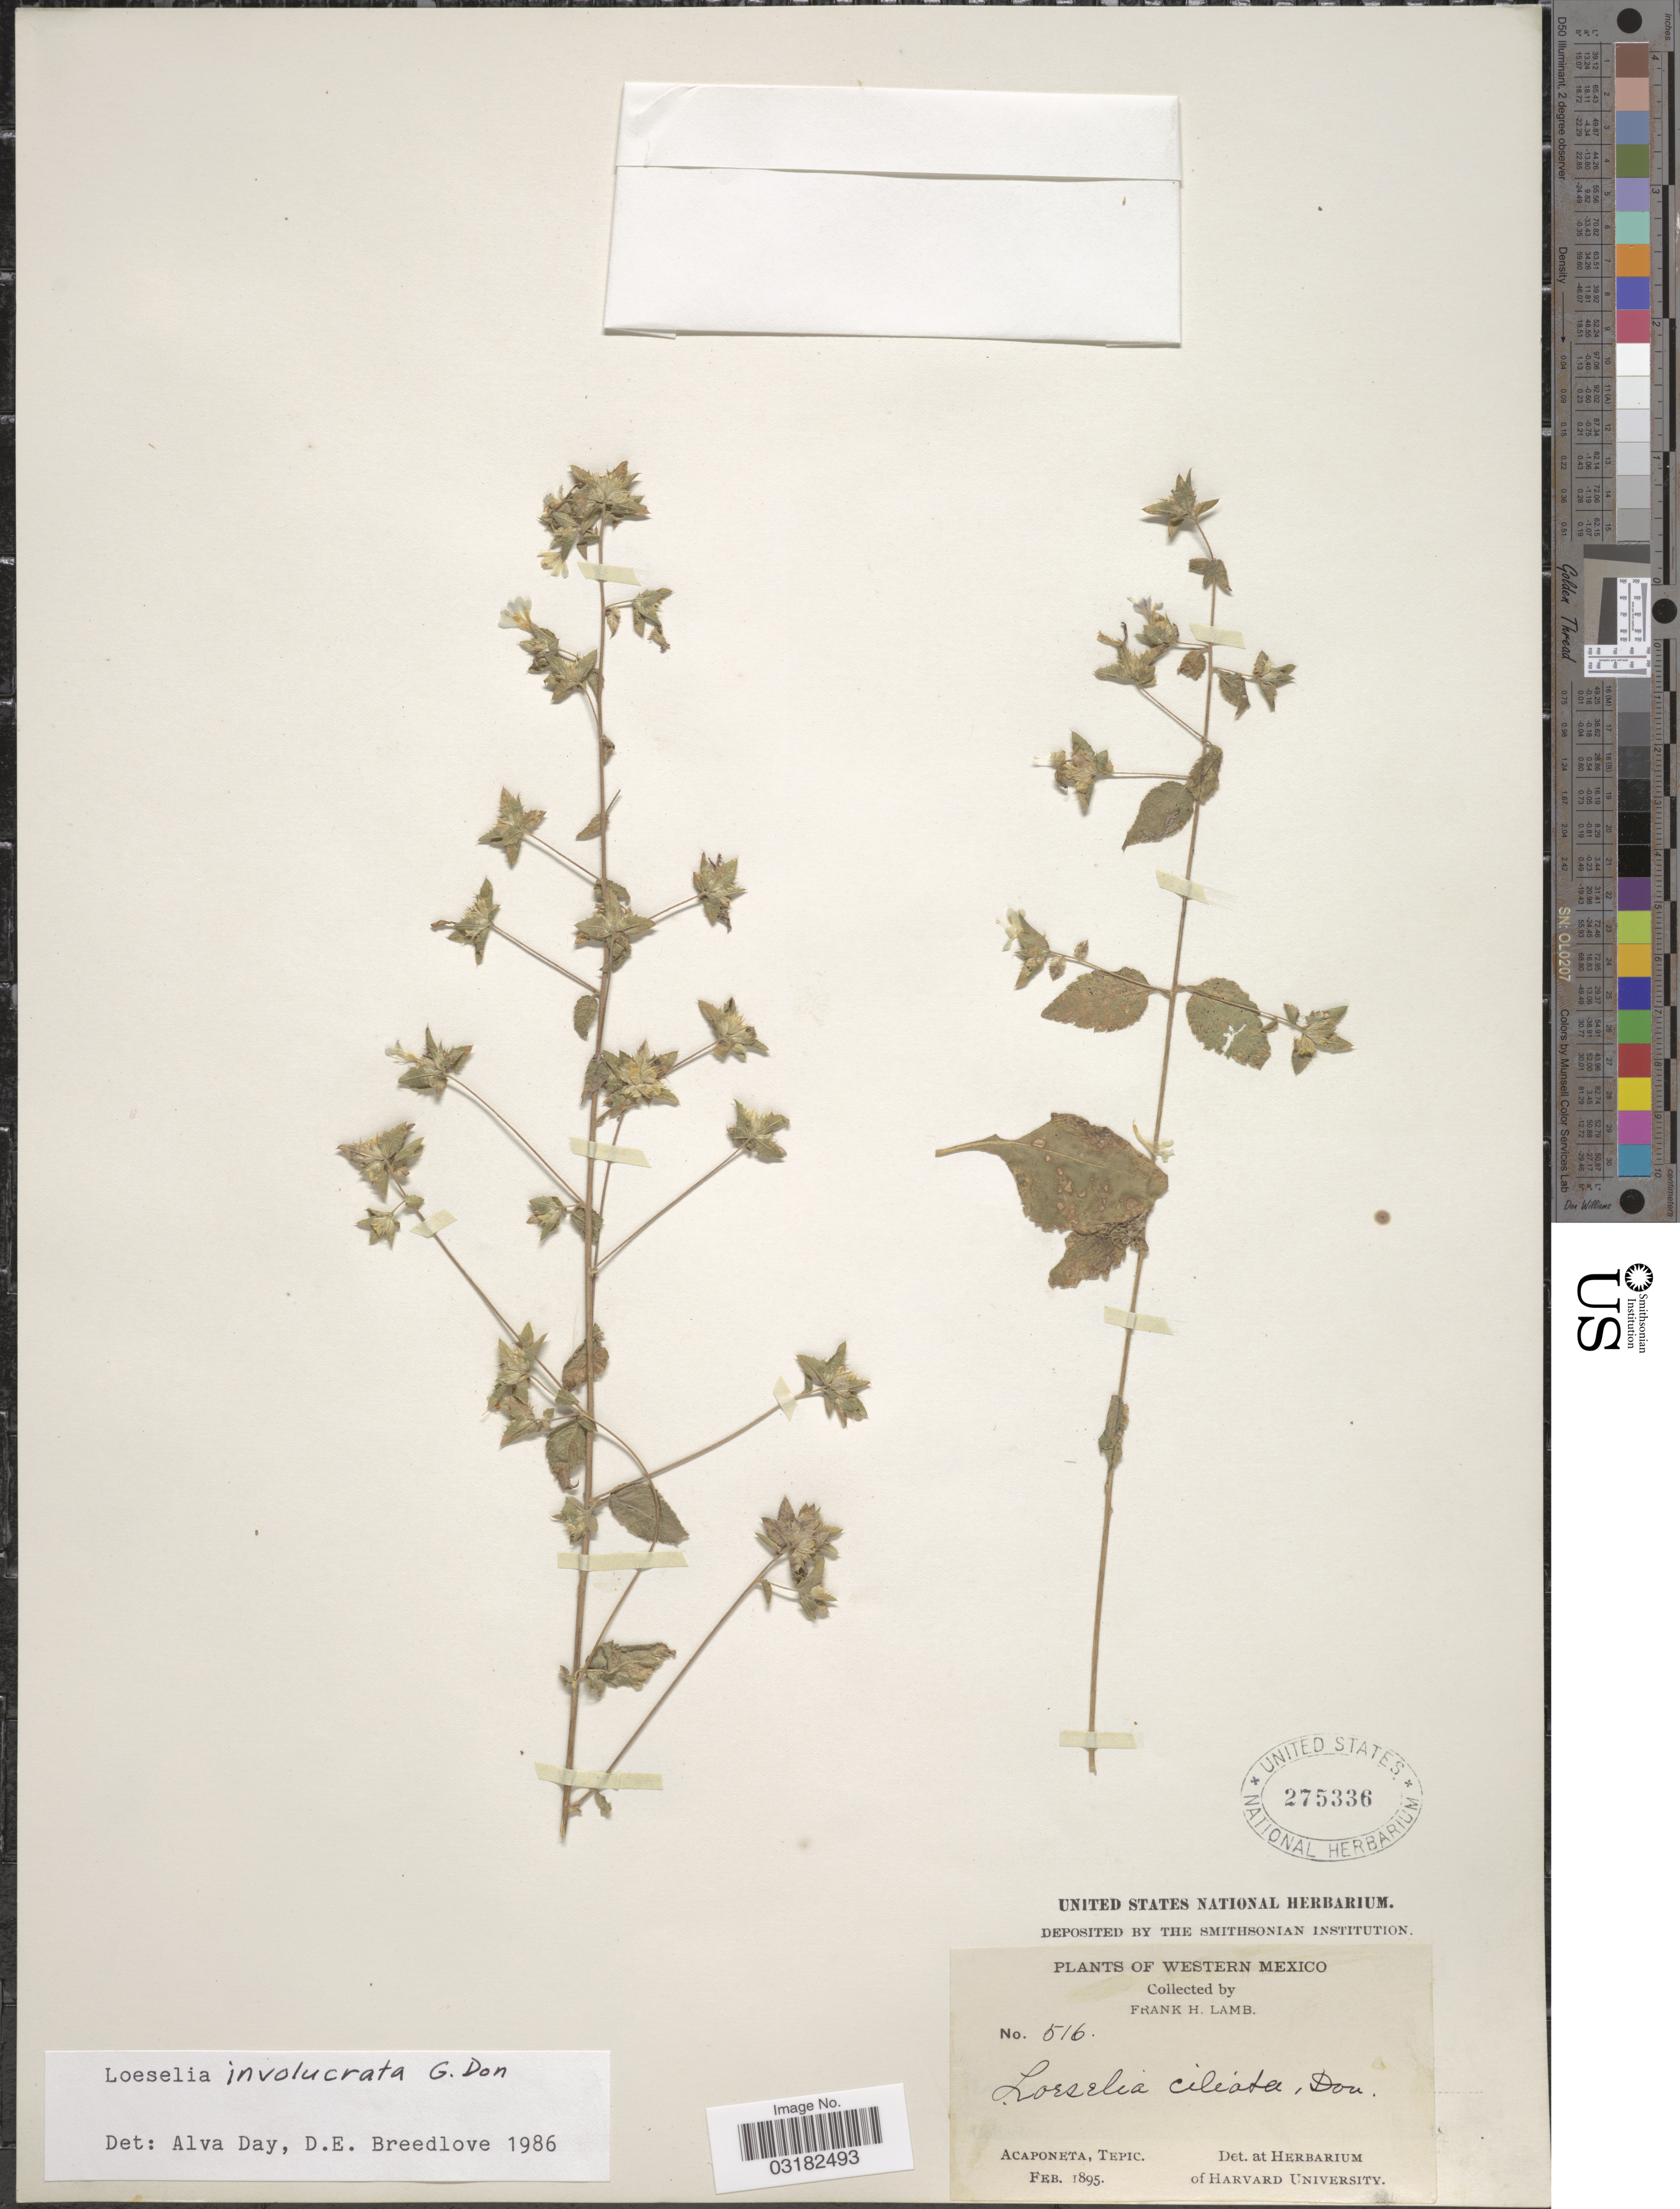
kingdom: Plantae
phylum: Tracheophyta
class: Magnoliopsida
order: Ericales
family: Polemoniaceae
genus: Loeselia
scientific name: Loeselia involucrata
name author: G. Don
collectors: F. H. Lamb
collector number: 516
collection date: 1895-02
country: Mexico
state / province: Nayarit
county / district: Acaponeta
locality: Acaponeta, Tepic Territory [now Nayarit].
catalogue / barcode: US 275336